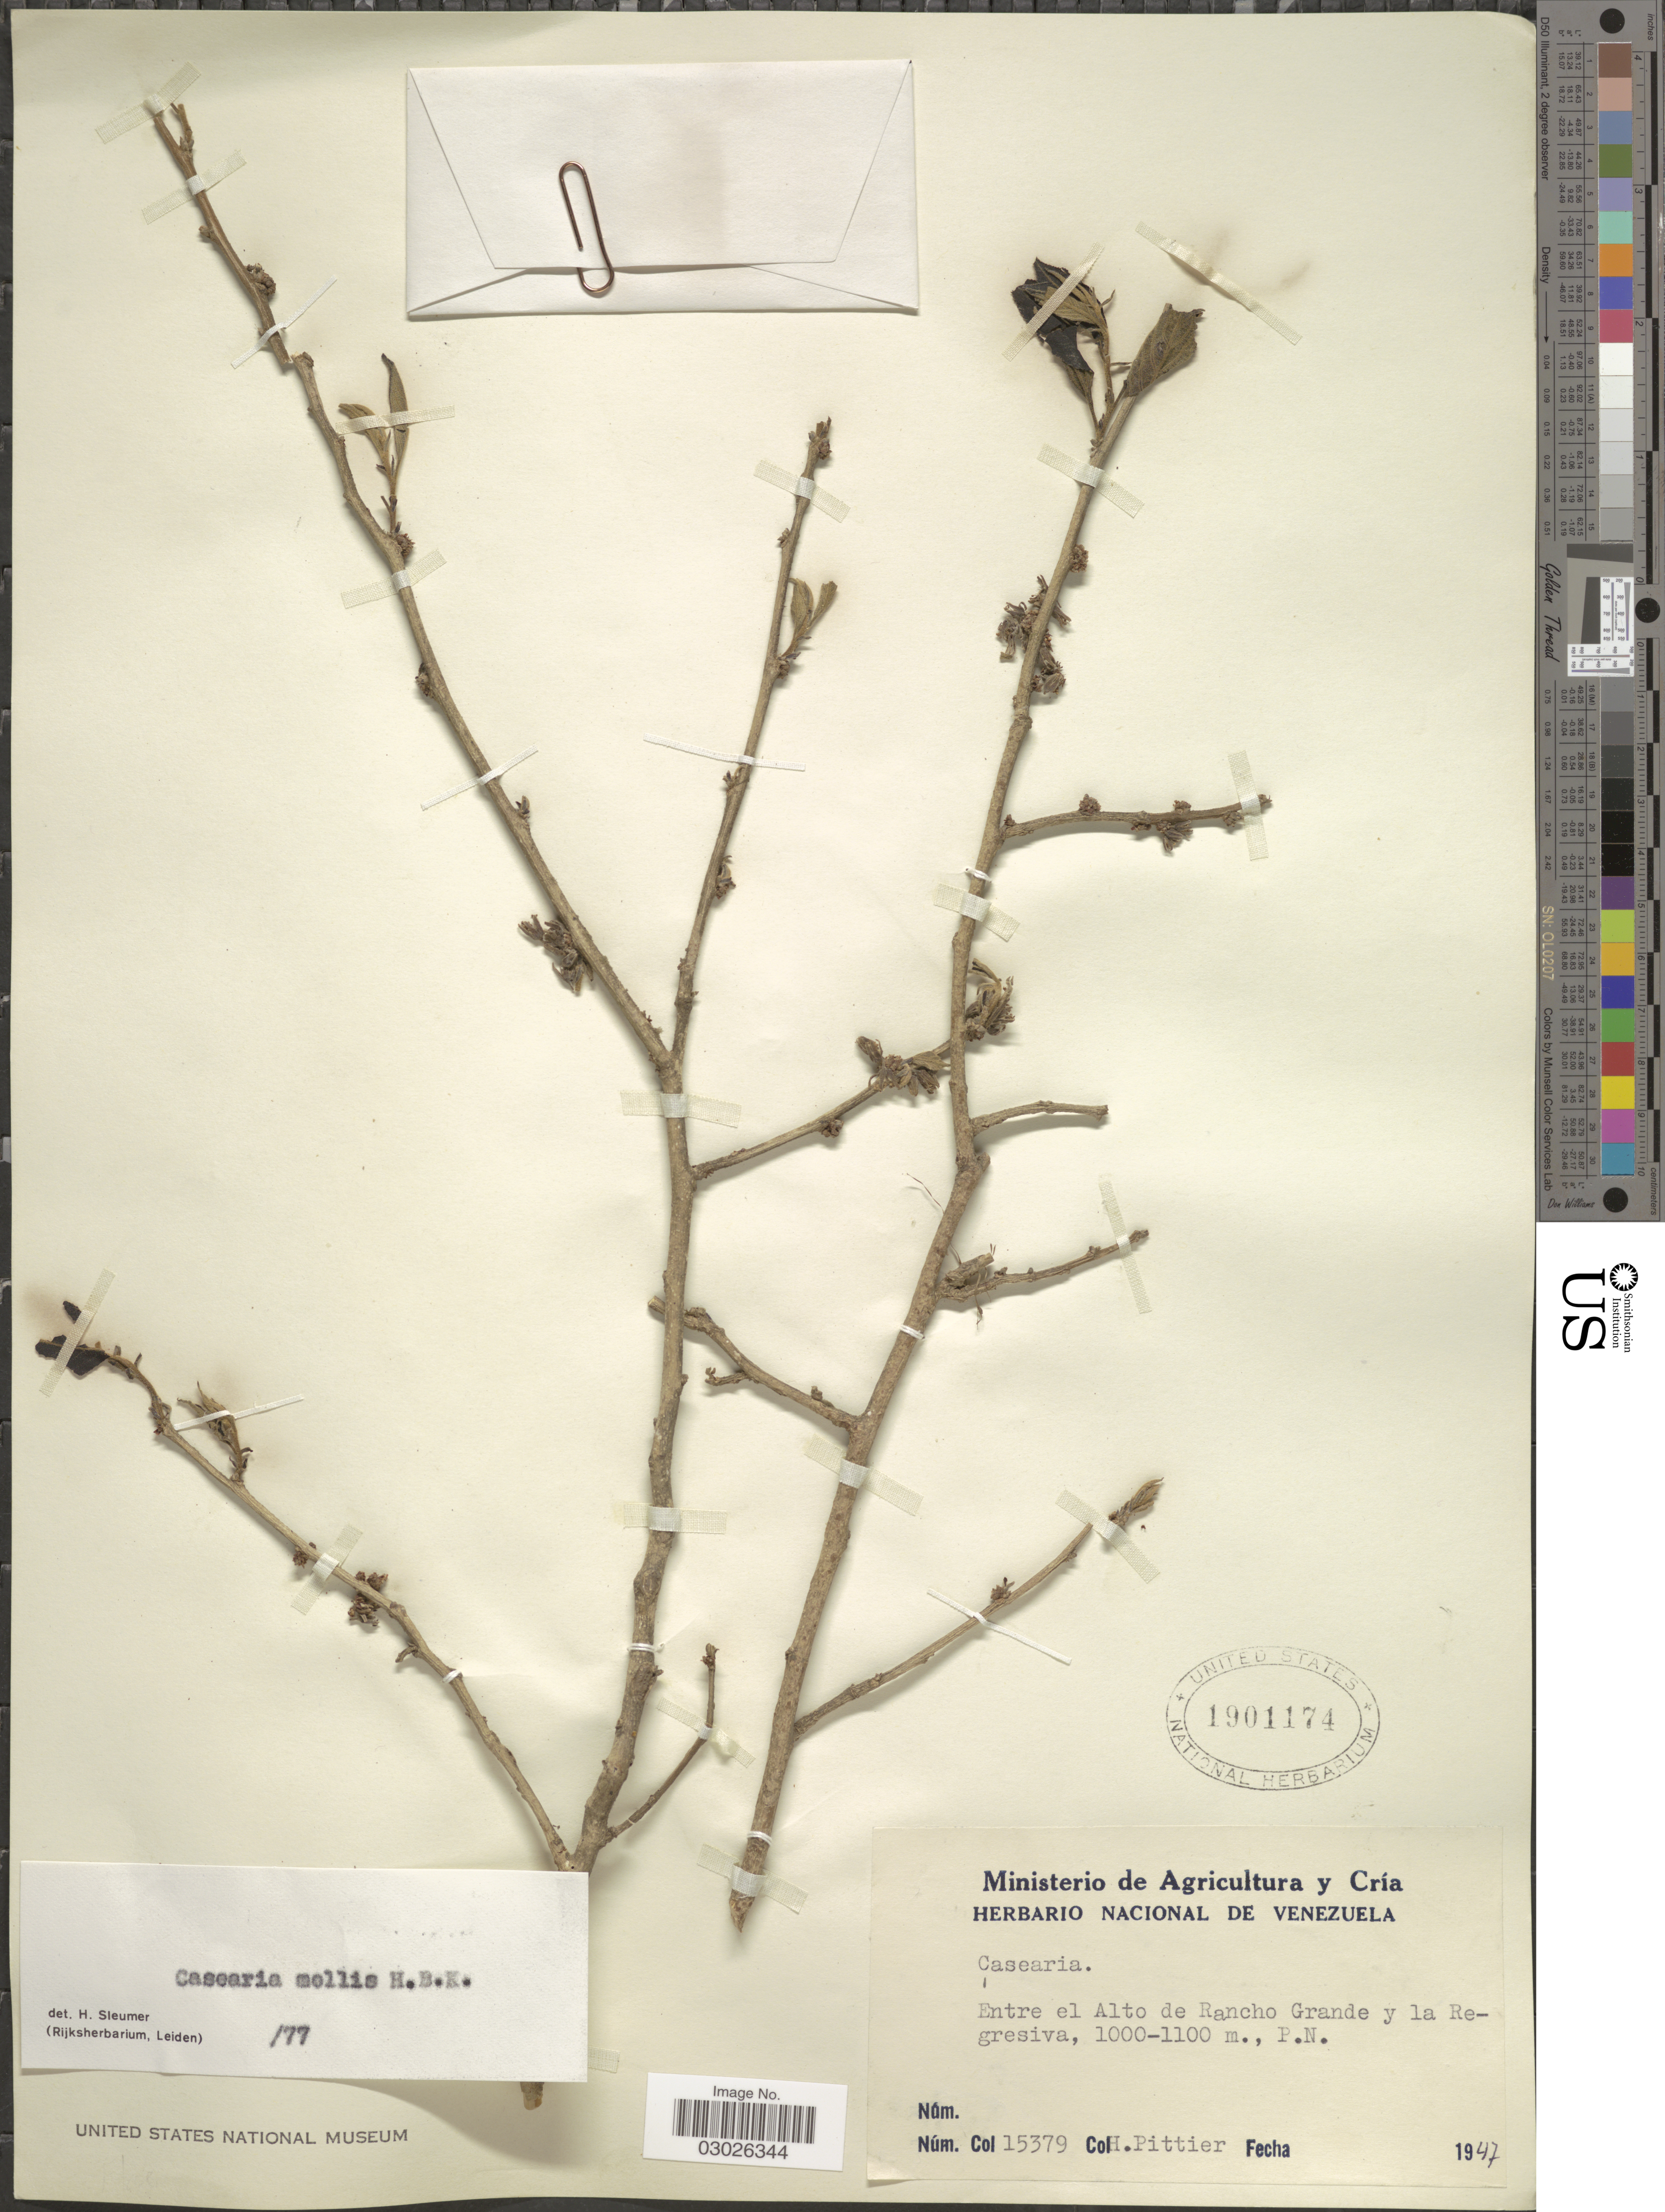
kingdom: Plantae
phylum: Tracheophyta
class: Magnoliopsida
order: Malpighiales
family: Salicaceae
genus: Casearia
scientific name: Casearia mollis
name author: Kunth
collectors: H. F. Pittier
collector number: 15379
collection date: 1947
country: Venezuela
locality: Entre el Alto de Rancho Grande y la Regresiva, P.N.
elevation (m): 1000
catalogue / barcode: US 1901174